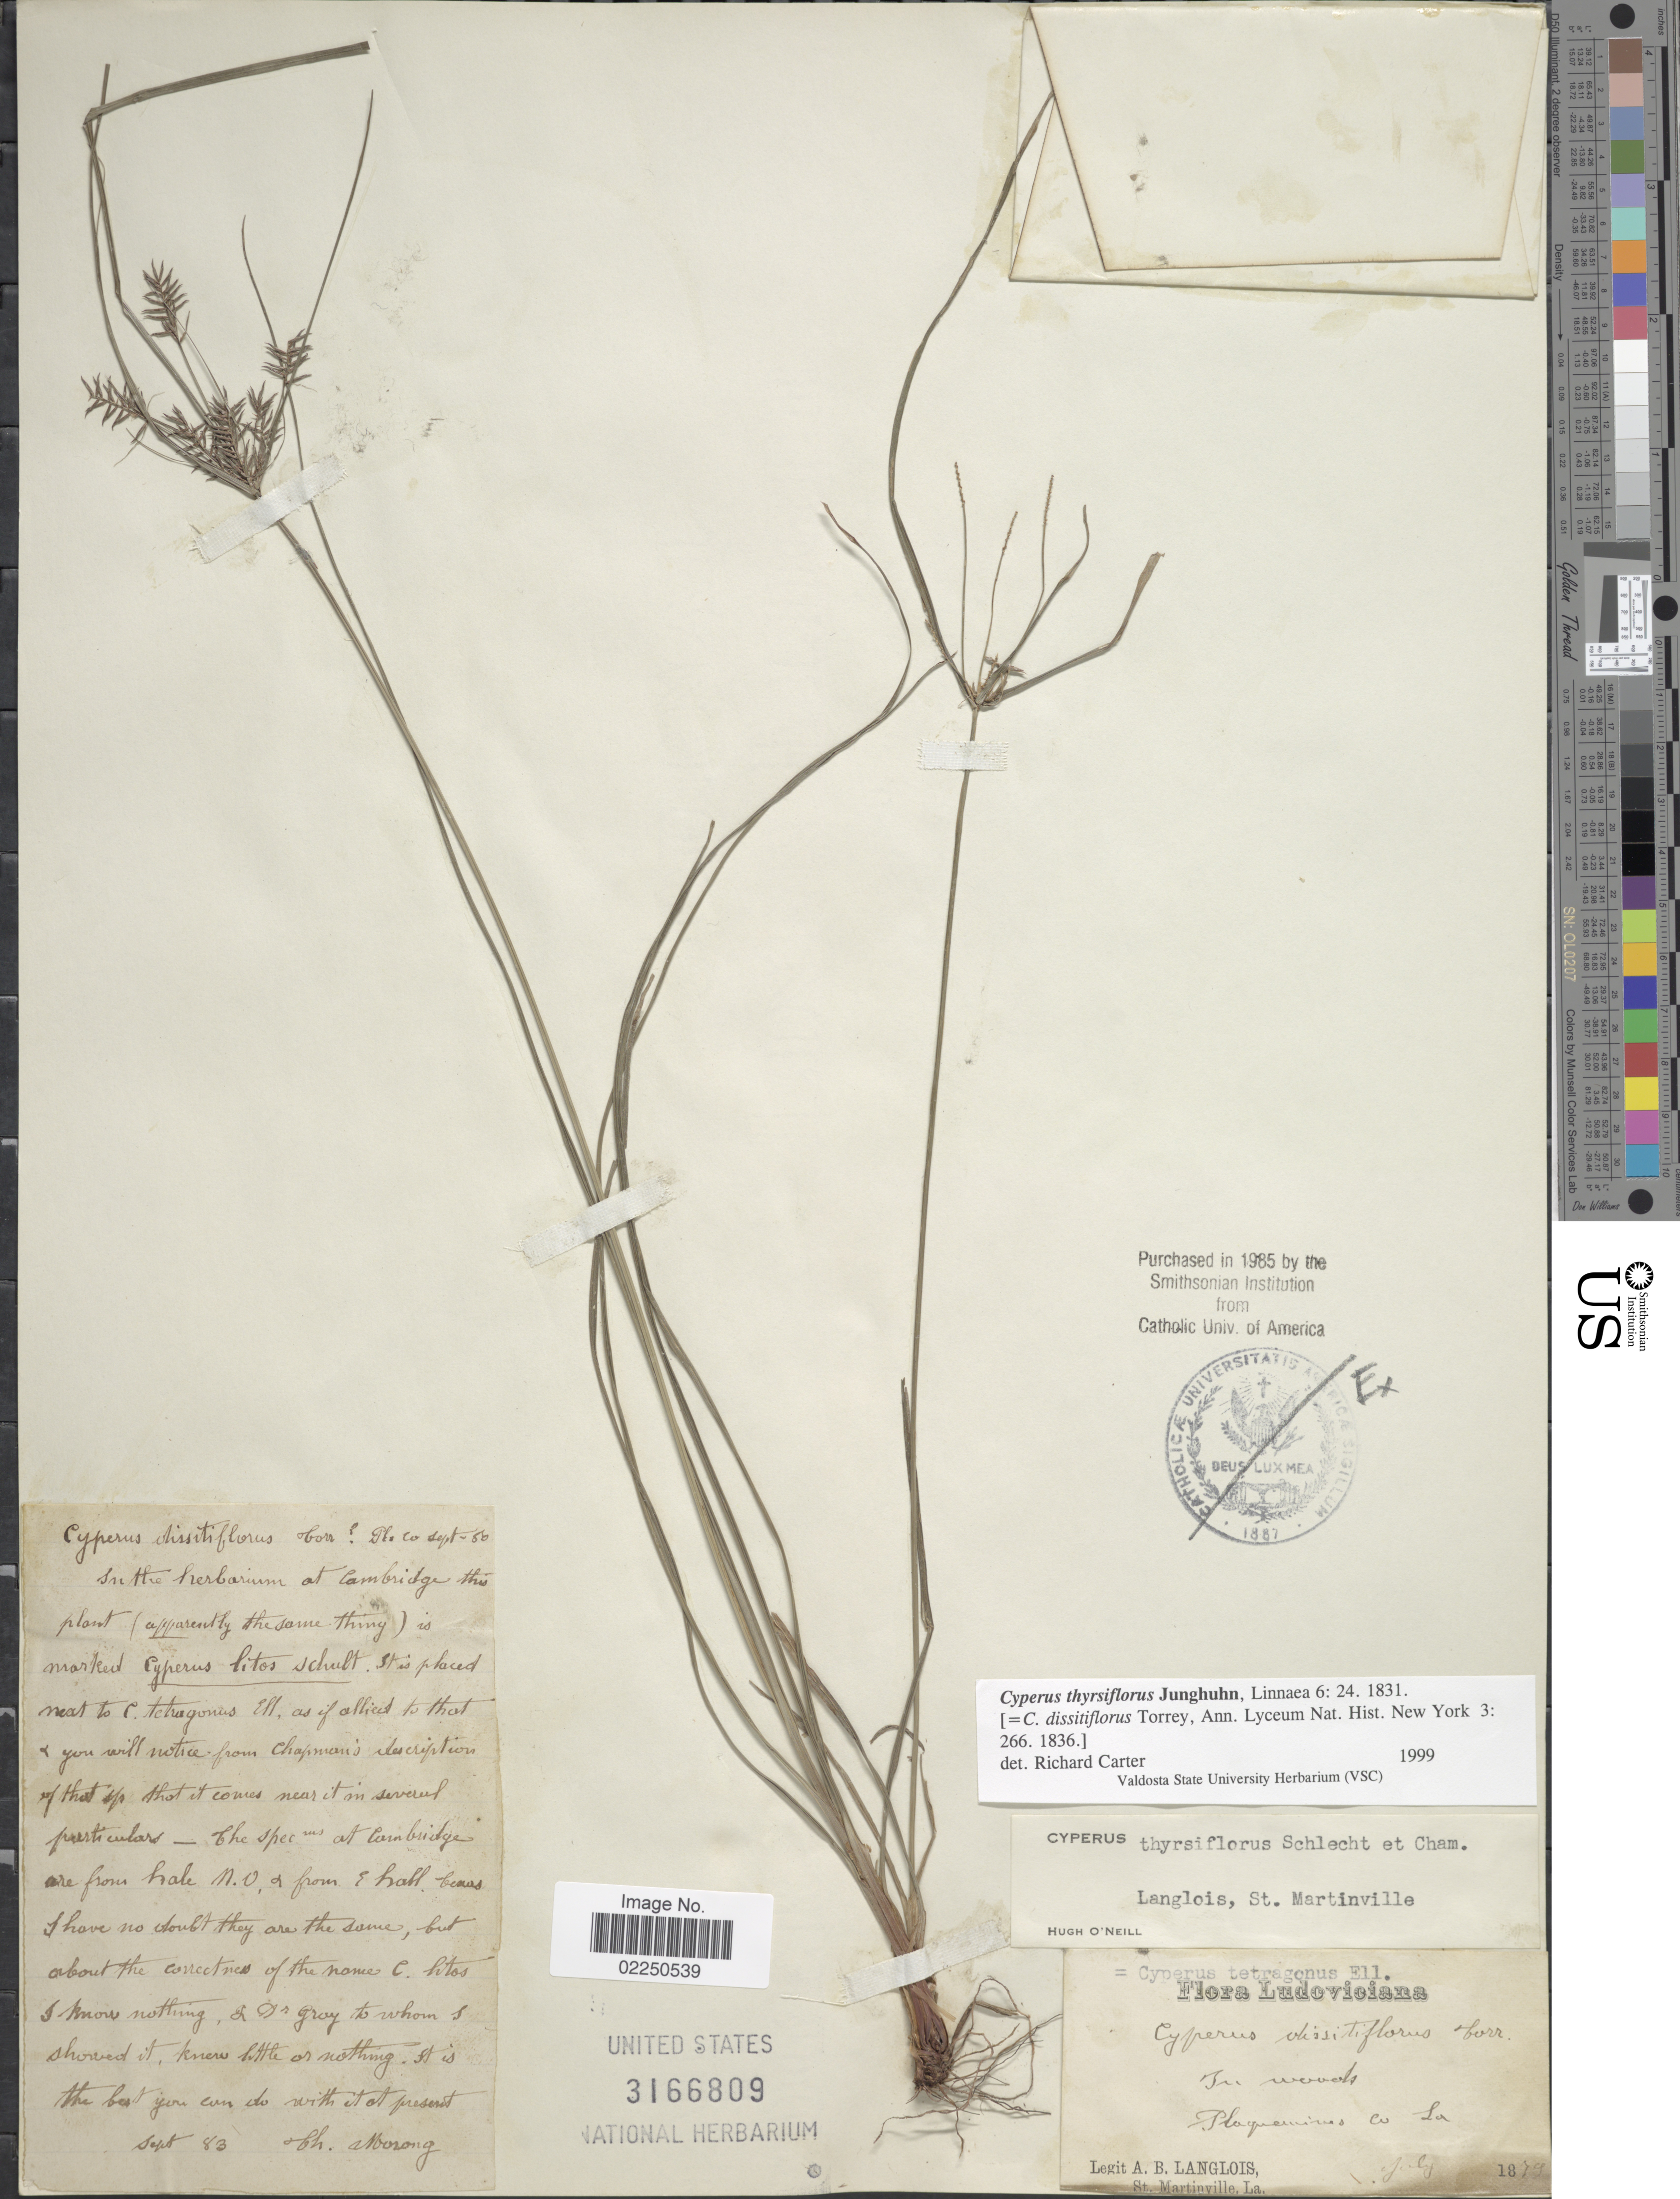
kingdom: Plantae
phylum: Tracheophyta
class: Liliopsida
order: Poales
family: Cyperaceae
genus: Cyperus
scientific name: Cyperus thyrsiflorus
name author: Jungh.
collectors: A. Langlois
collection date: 1879-07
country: United States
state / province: Louisiana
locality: In woods Plaquemines Co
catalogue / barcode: US 3166809